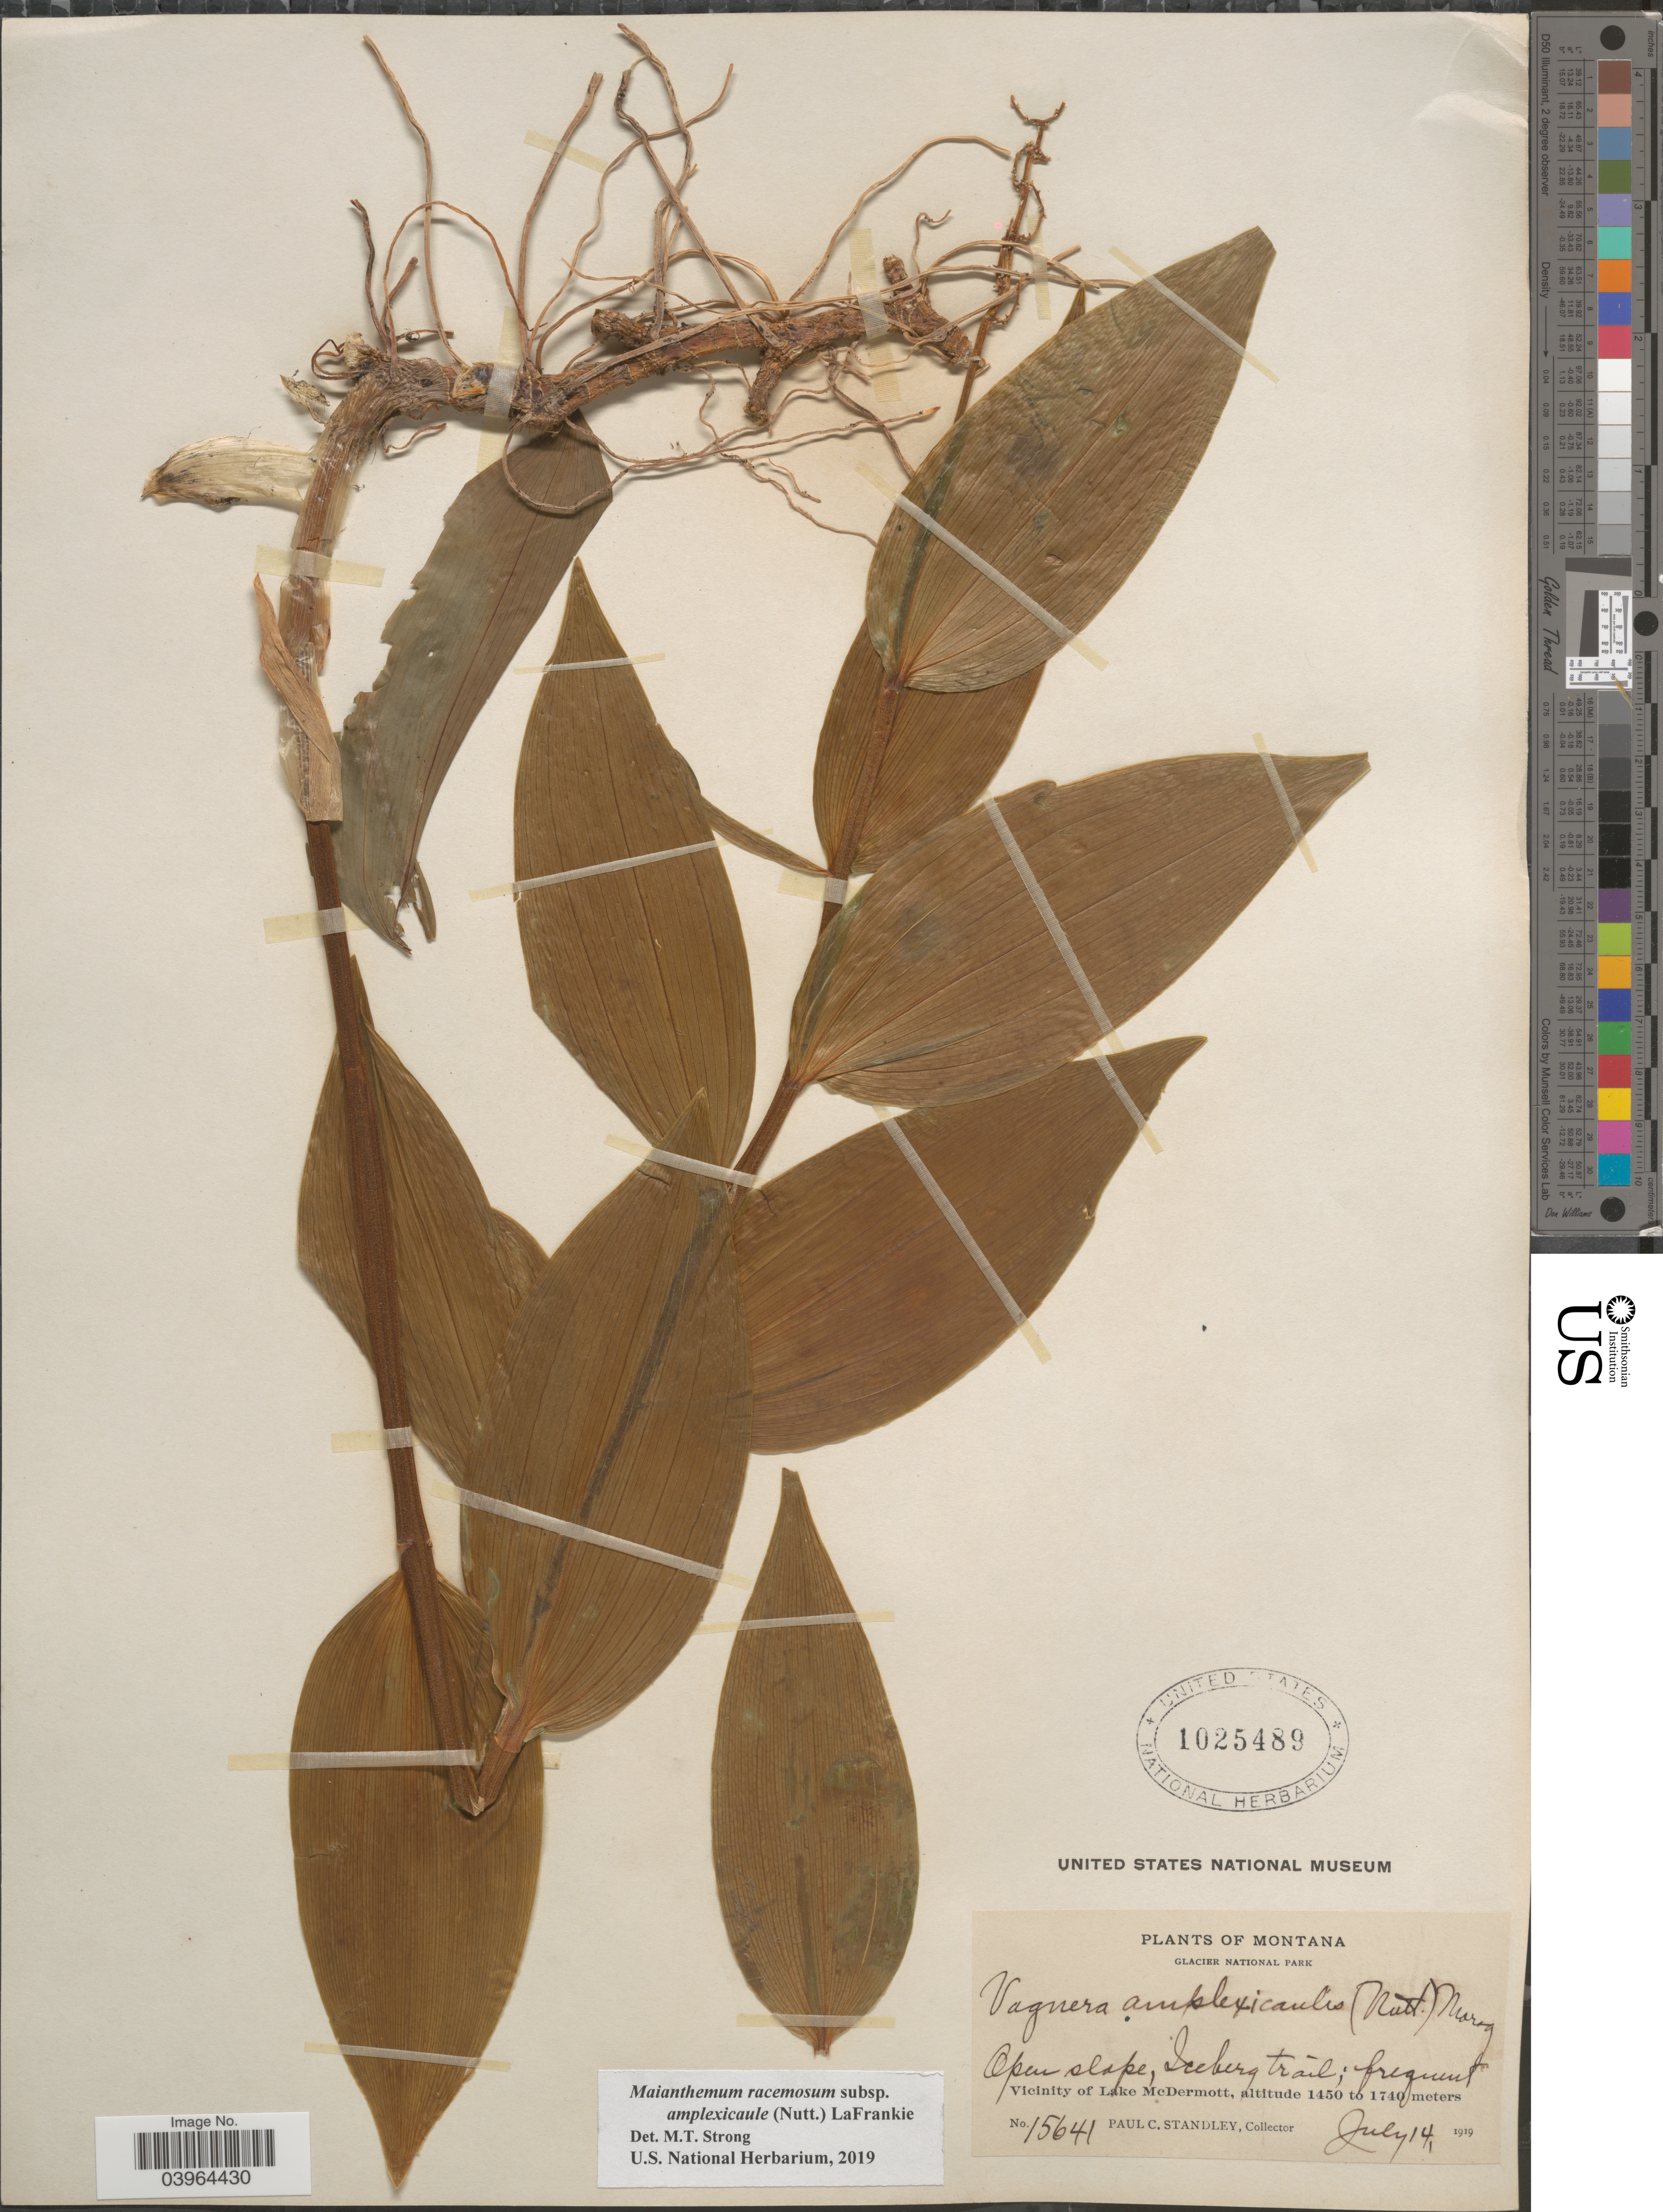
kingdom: Plantae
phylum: Tracheophyta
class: Liliopsida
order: Asparagales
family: Asparagaceae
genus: Maianthemum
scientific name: Maianthemum racemosum subsp. amplexicaule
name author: (Nutt.) LaFrankie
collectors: P. C. Standley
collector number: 15641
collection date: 1919-07-14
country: United States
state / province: Montana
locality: Glacier National Park. Open slope, Iceberg trail. Vicinity of Lake McDermott.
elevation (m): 1450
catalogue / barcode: US 1025489